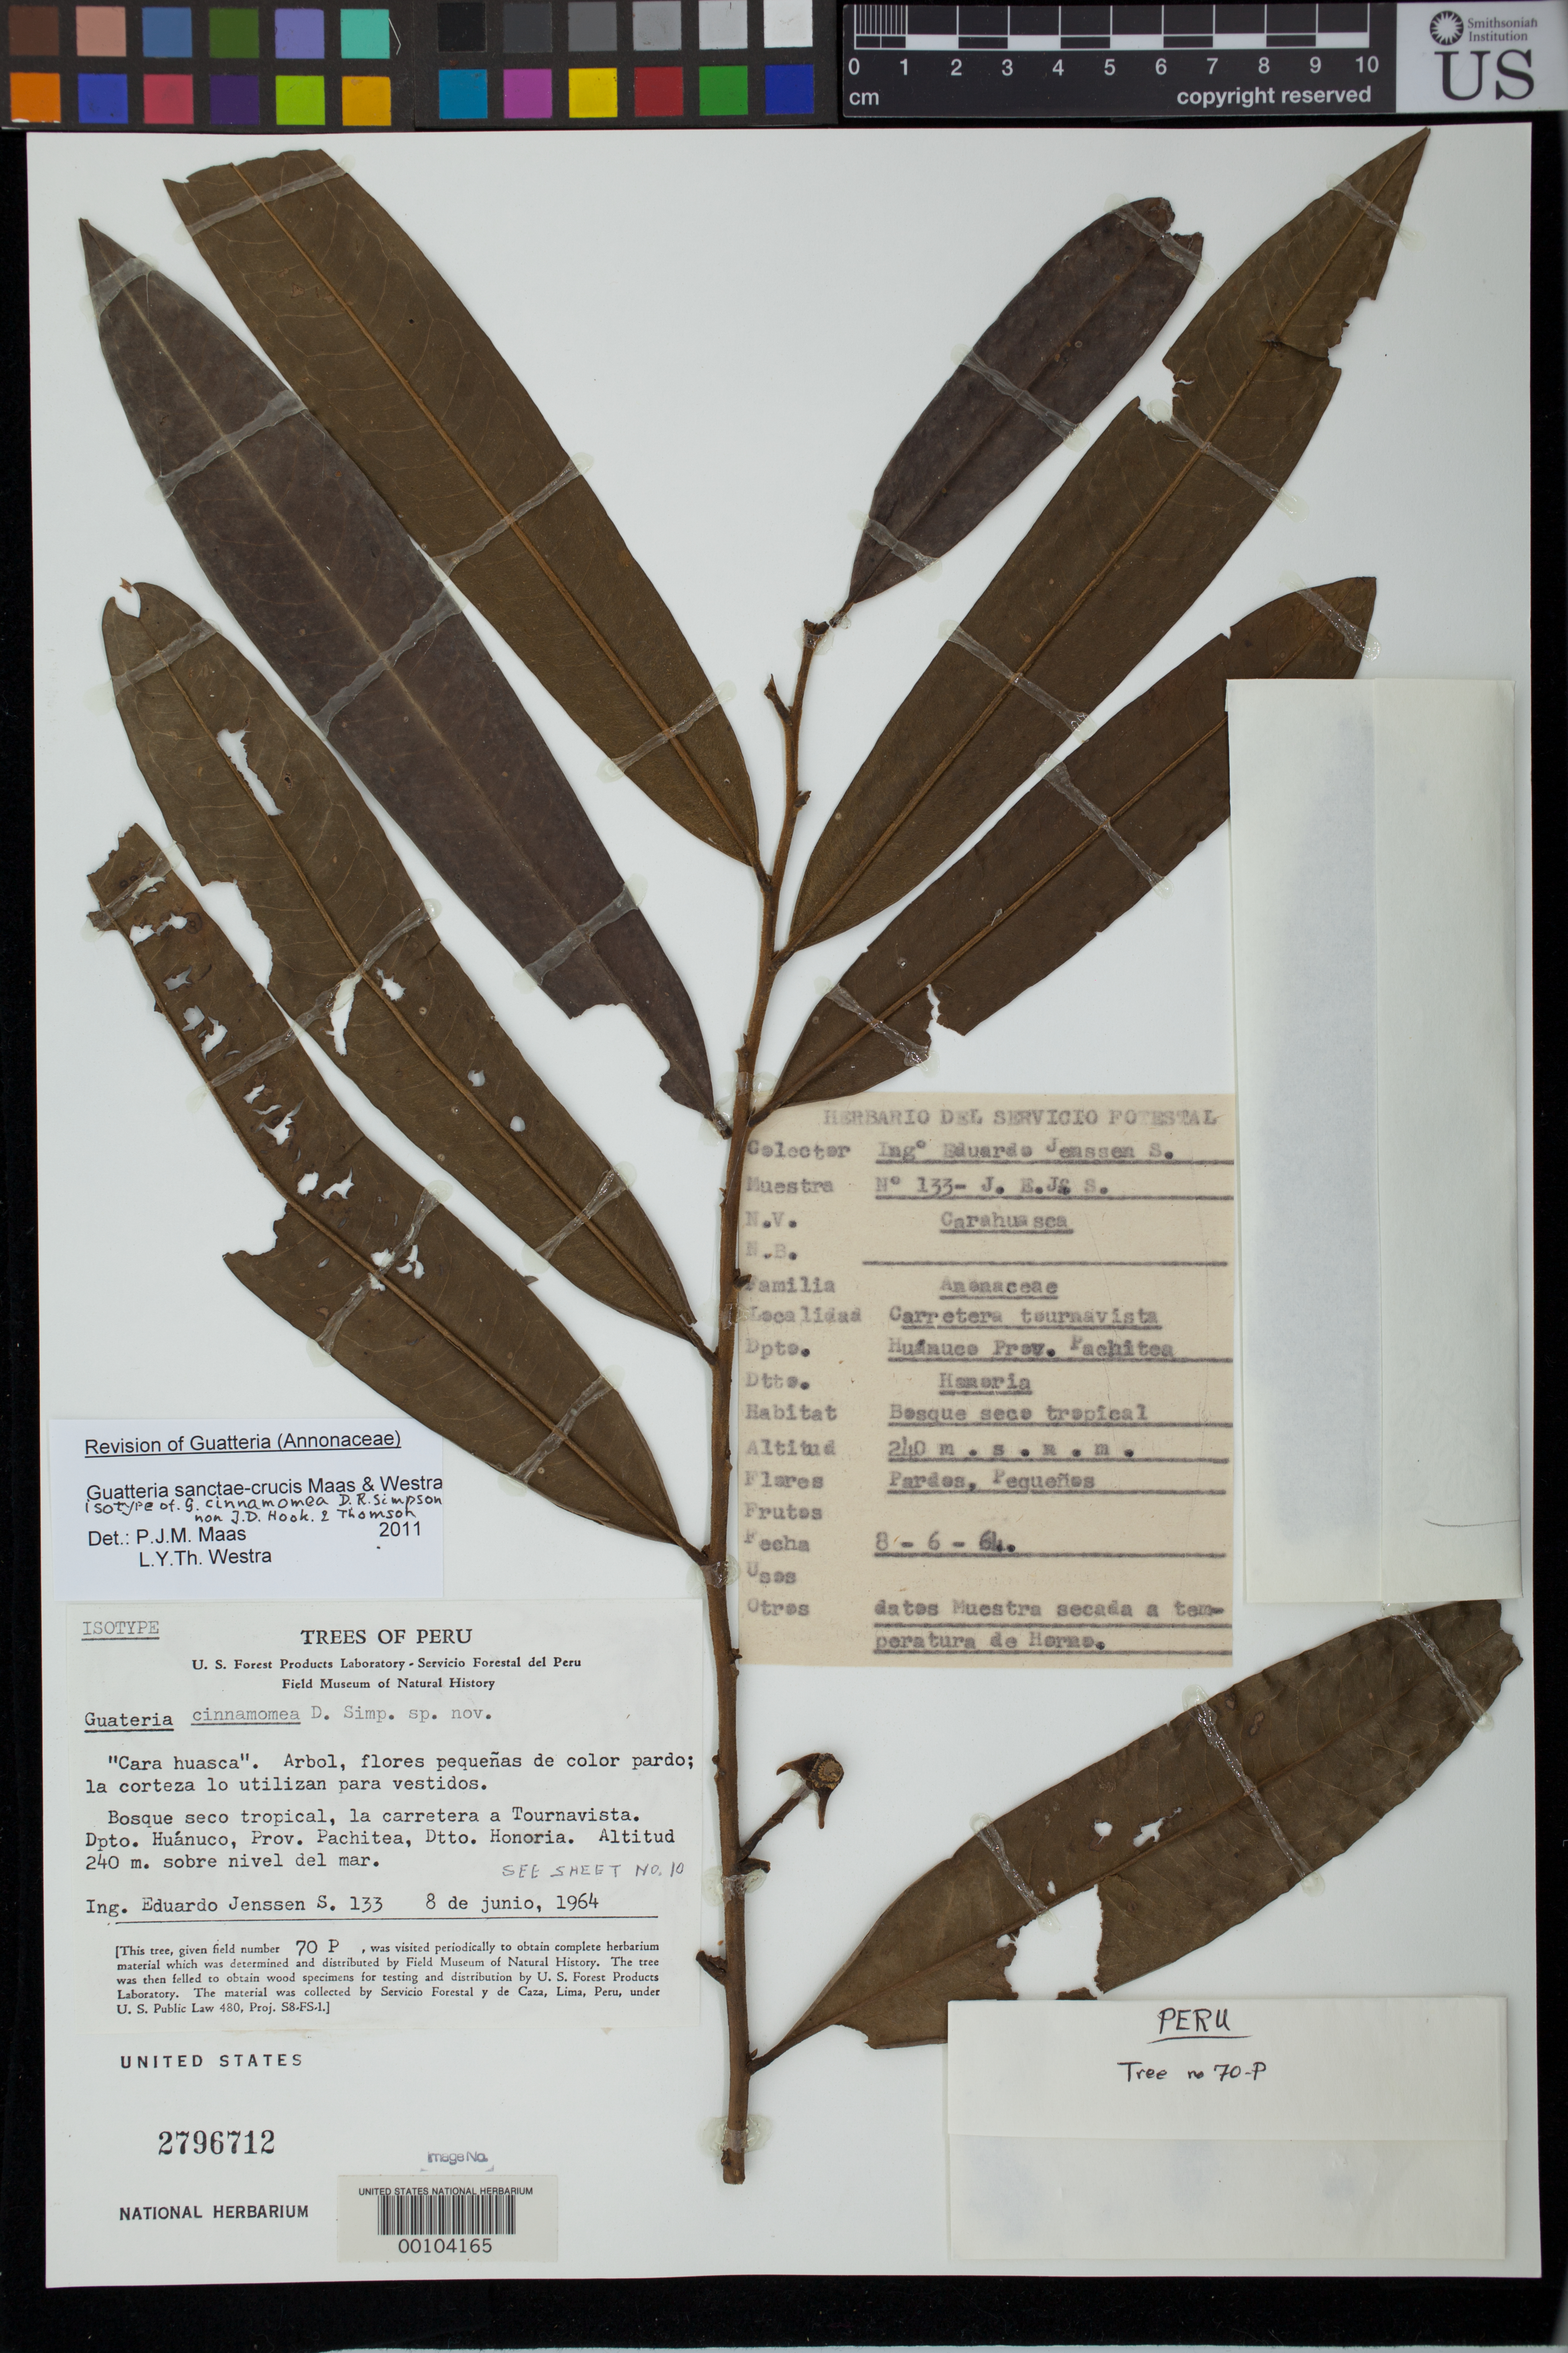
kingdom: Plantae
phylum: Tracheophyta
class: Magnoliopsida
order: Magnoliales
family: Annonaceae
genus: Guatteria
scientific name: Guatteria cinnamomea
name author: D.R. Simpson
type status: Isotype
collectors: E. Jenssen S.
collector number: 133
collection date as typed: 08 Jun 1964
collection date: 1964-06-08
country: Peru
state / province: Huánuco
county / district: Pachitea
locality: Honoria Dist., Tournavista.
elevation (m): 240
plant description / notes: Annotated by Maas & Westra (2011) "Guatteria sanctae-crucis Maas & Westra (isotype of G. cinnamomea D.R. Simpson non J.D. Hook. & Thomson)". If these 2 taxa are conspecific, G. cinnamomea D.R. Simpson would have priority as the correct name because Guatteria cinnamomea [Wall. ex] Hook.f. & Thomps. was published as a nomen nudum only, as a synonym of Polyalthia cinnamomea Hook.f. & Thomps. (1855, Fl. Ind. 1: 138).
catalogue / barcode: US 2796712